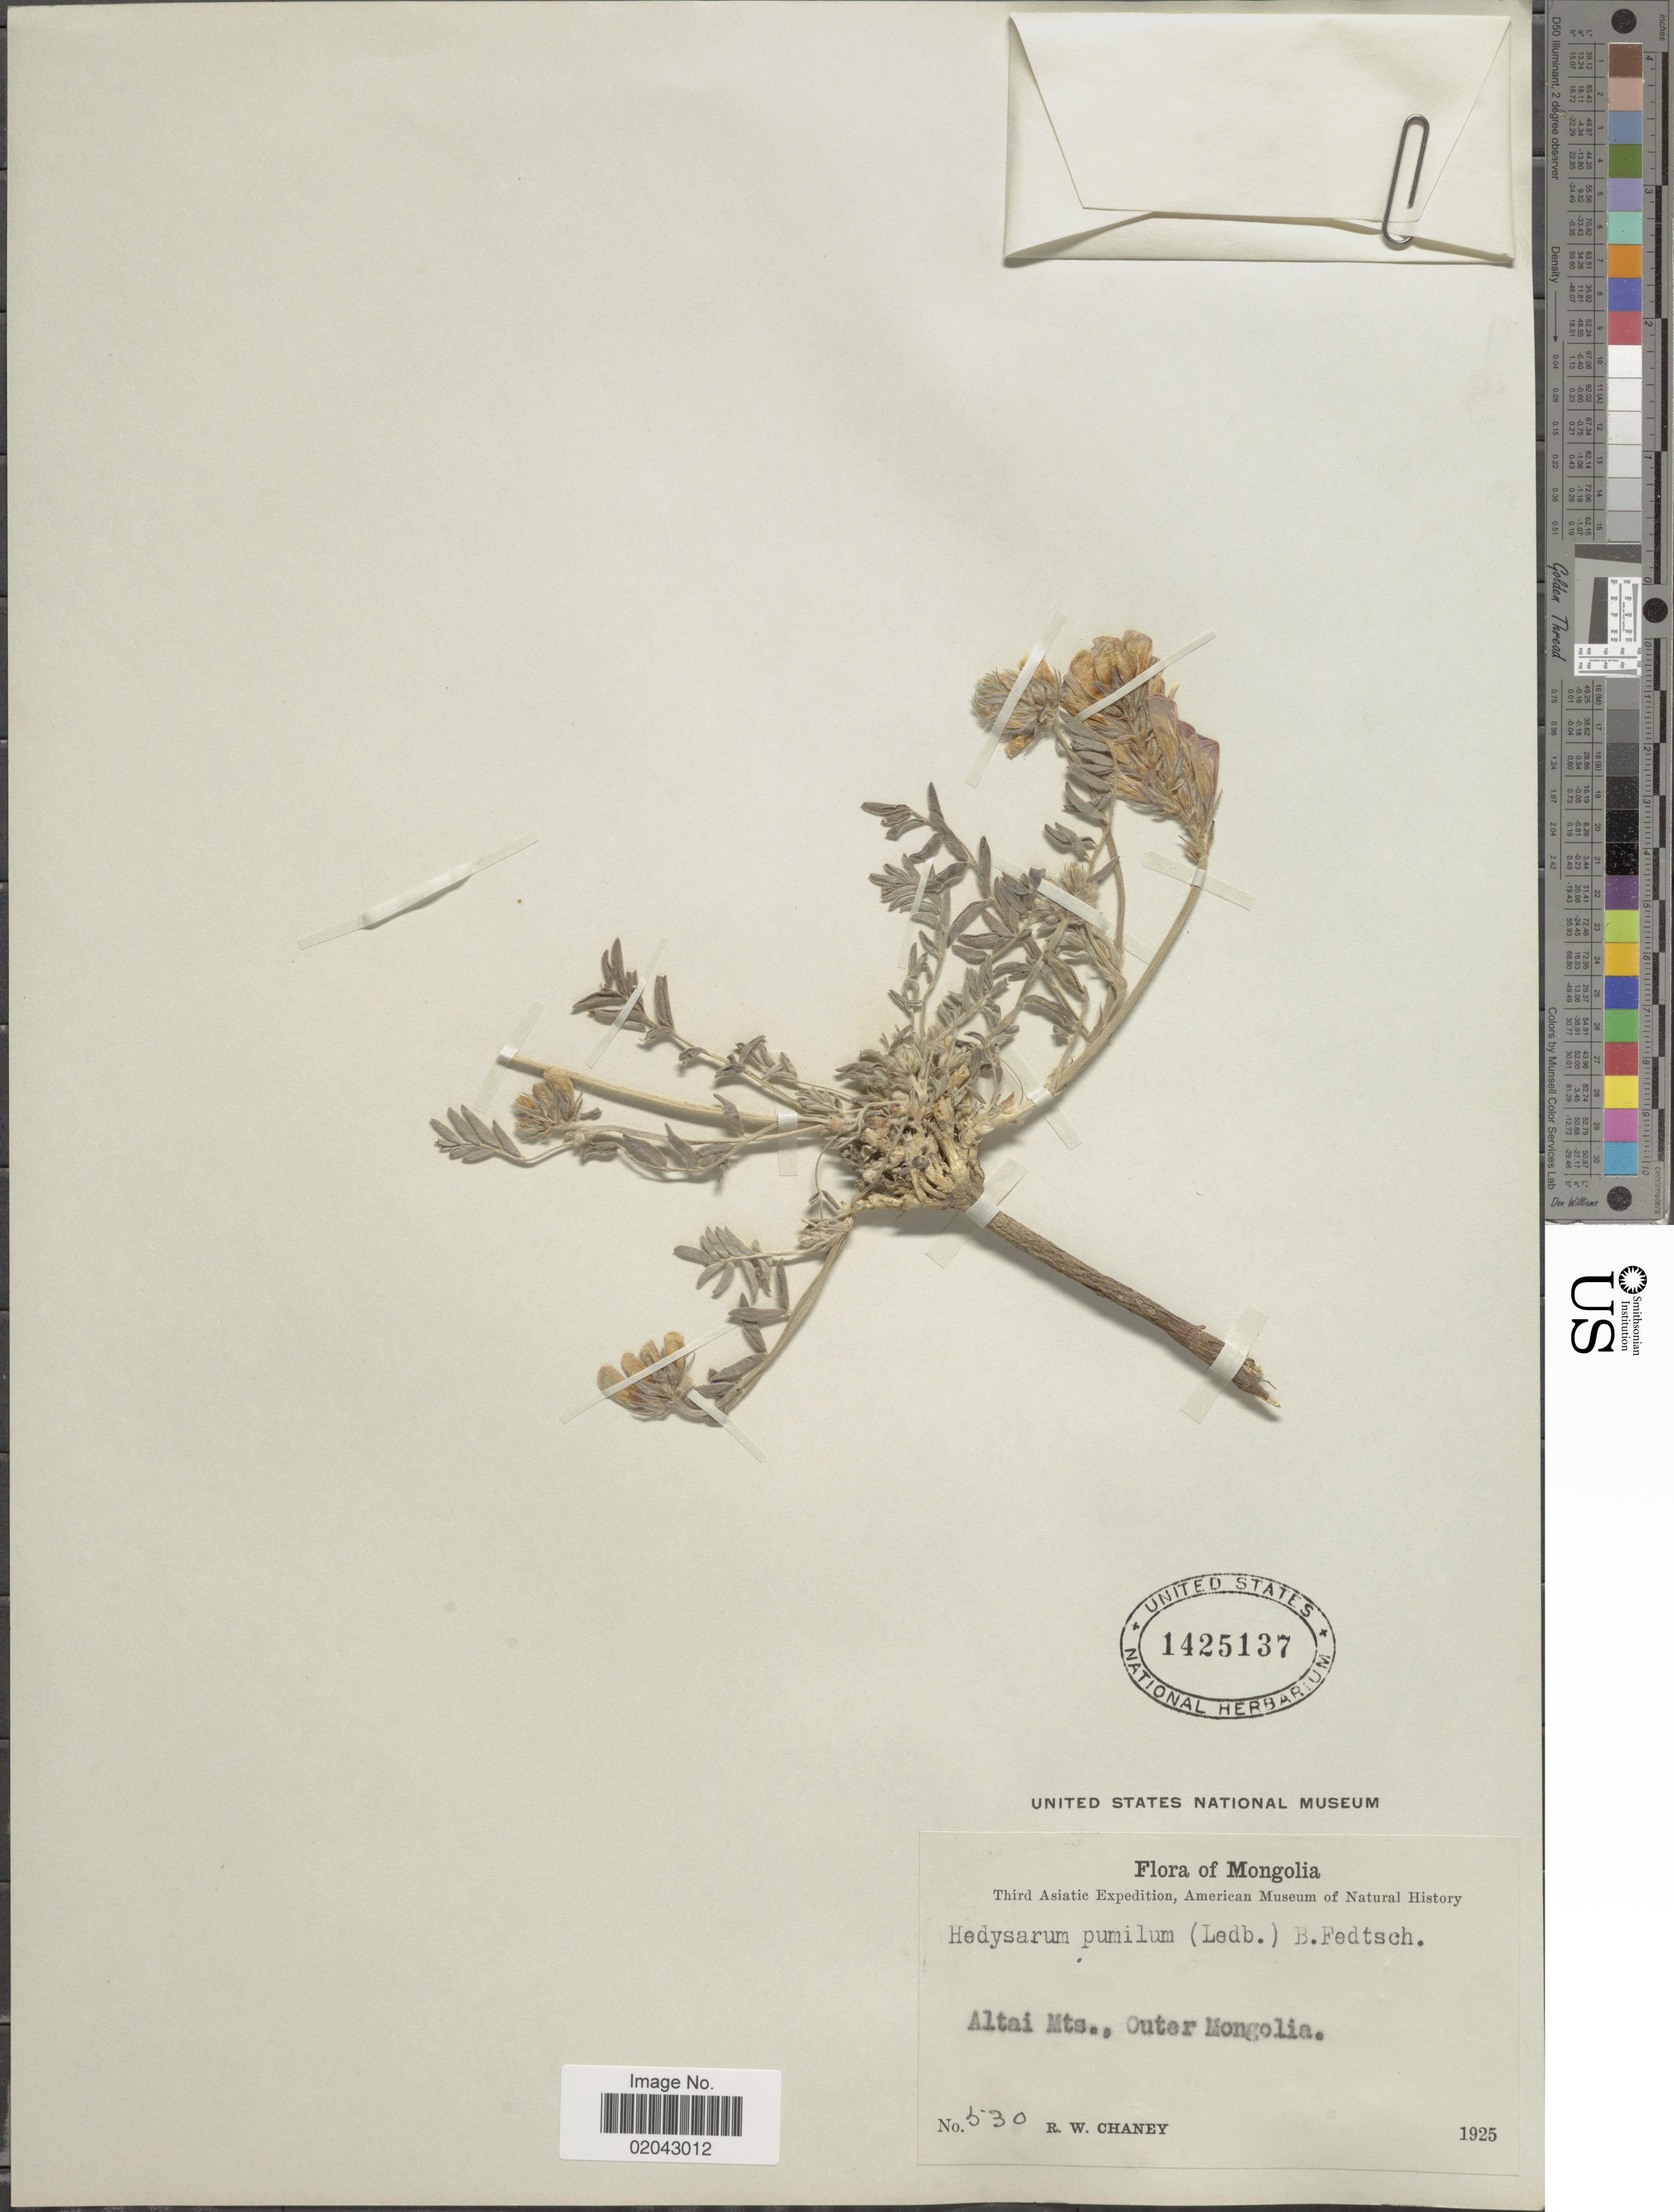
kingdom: Plantae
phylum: Tracheophyta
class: Magnoliopsida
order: Fabales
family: Fabaceae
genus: Hedysarum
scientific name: Hedysarum pumilum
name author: (Ledeb.) B. Fedtsch.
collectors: R. Chaney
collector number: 530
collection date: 1925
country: Mongolia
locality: Altai Mts., Outer Mongolia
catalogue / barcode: US 1425137